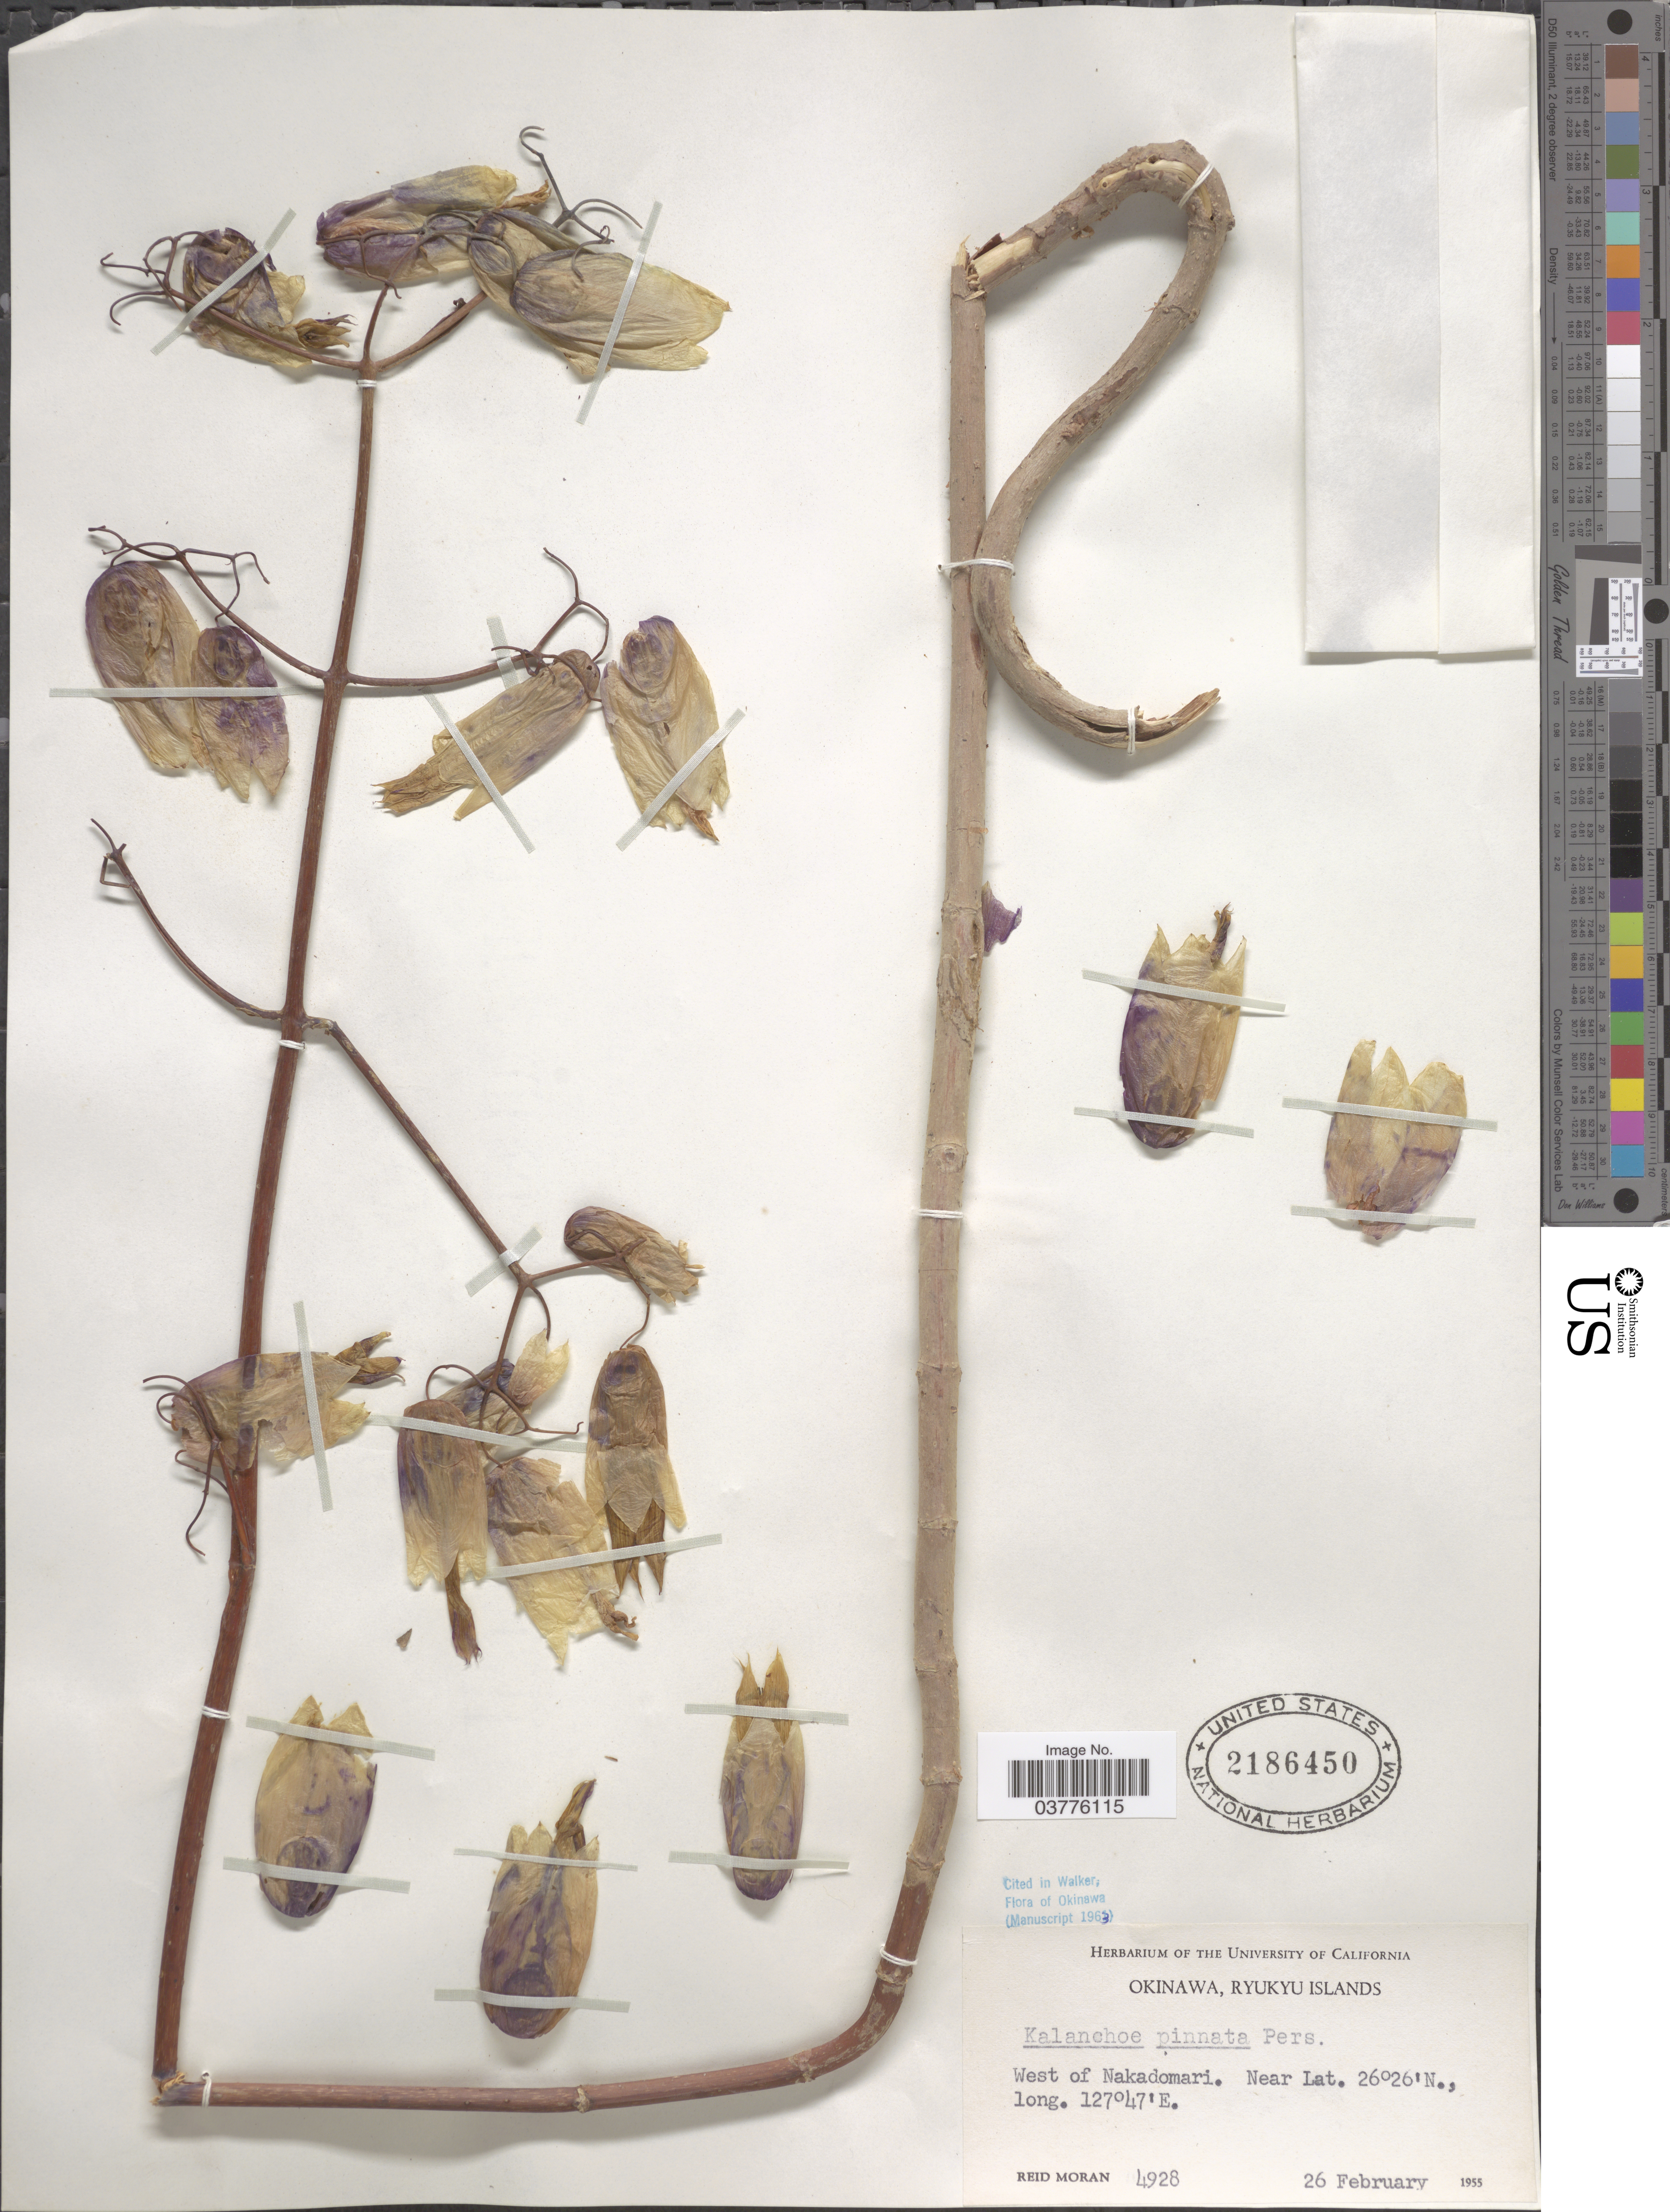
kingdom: Plantae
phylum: Tracheophyta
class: Magnoliopsida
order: Saxifragales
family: Crassulaceae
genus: Kalanchoe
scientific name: Kalanchoe pinnata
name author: (Lam.) Pers.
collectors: R. Moran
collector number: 4928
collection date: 1955-02-26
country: Japan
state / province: Okinawa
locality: Ryukyu Islands. West of Nakadomari.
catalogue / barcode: US 2186450